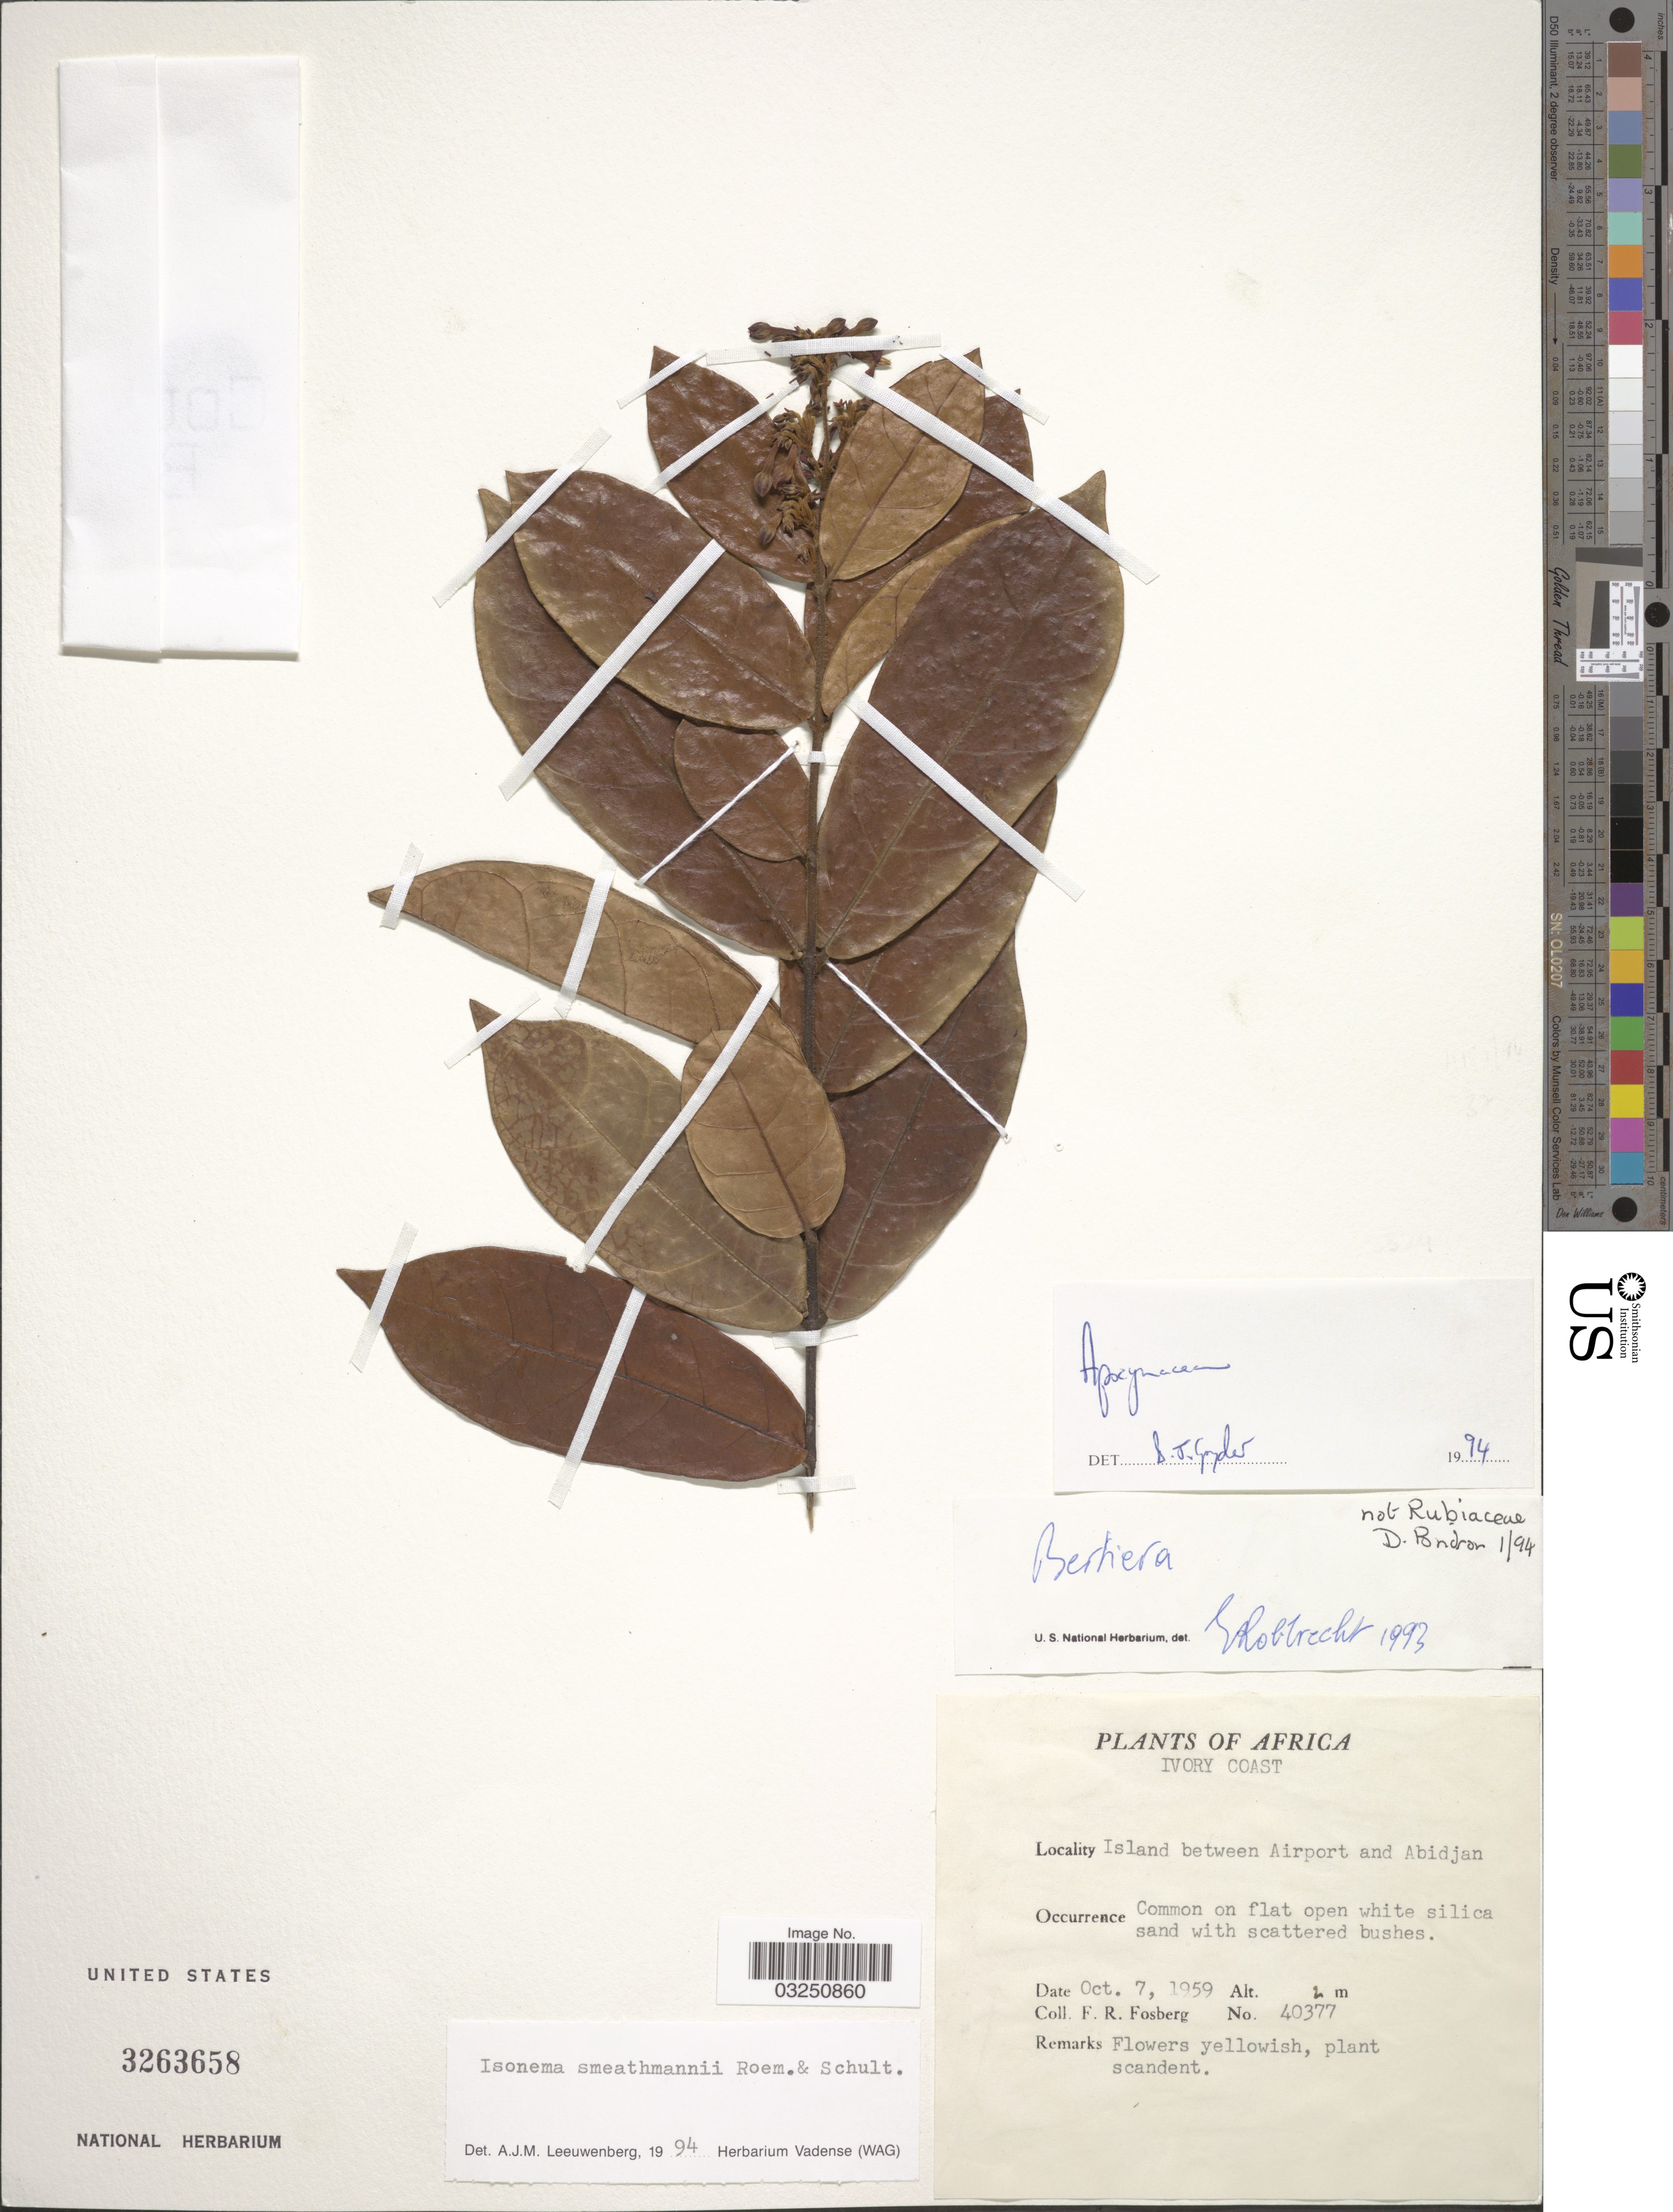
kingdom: Plantae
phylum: Tracheophyta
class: Magnoliopsida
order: Gentianales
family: Apocynaceae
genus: Isonema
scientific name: Isonema smeathmannii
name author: Roem. & Schult.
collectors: F. R. Fosberg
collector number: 40377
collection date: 1959-10-07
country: Ivory Coast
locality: Island between Airport and Abidjan.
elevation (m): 2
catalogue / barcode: US 3263658